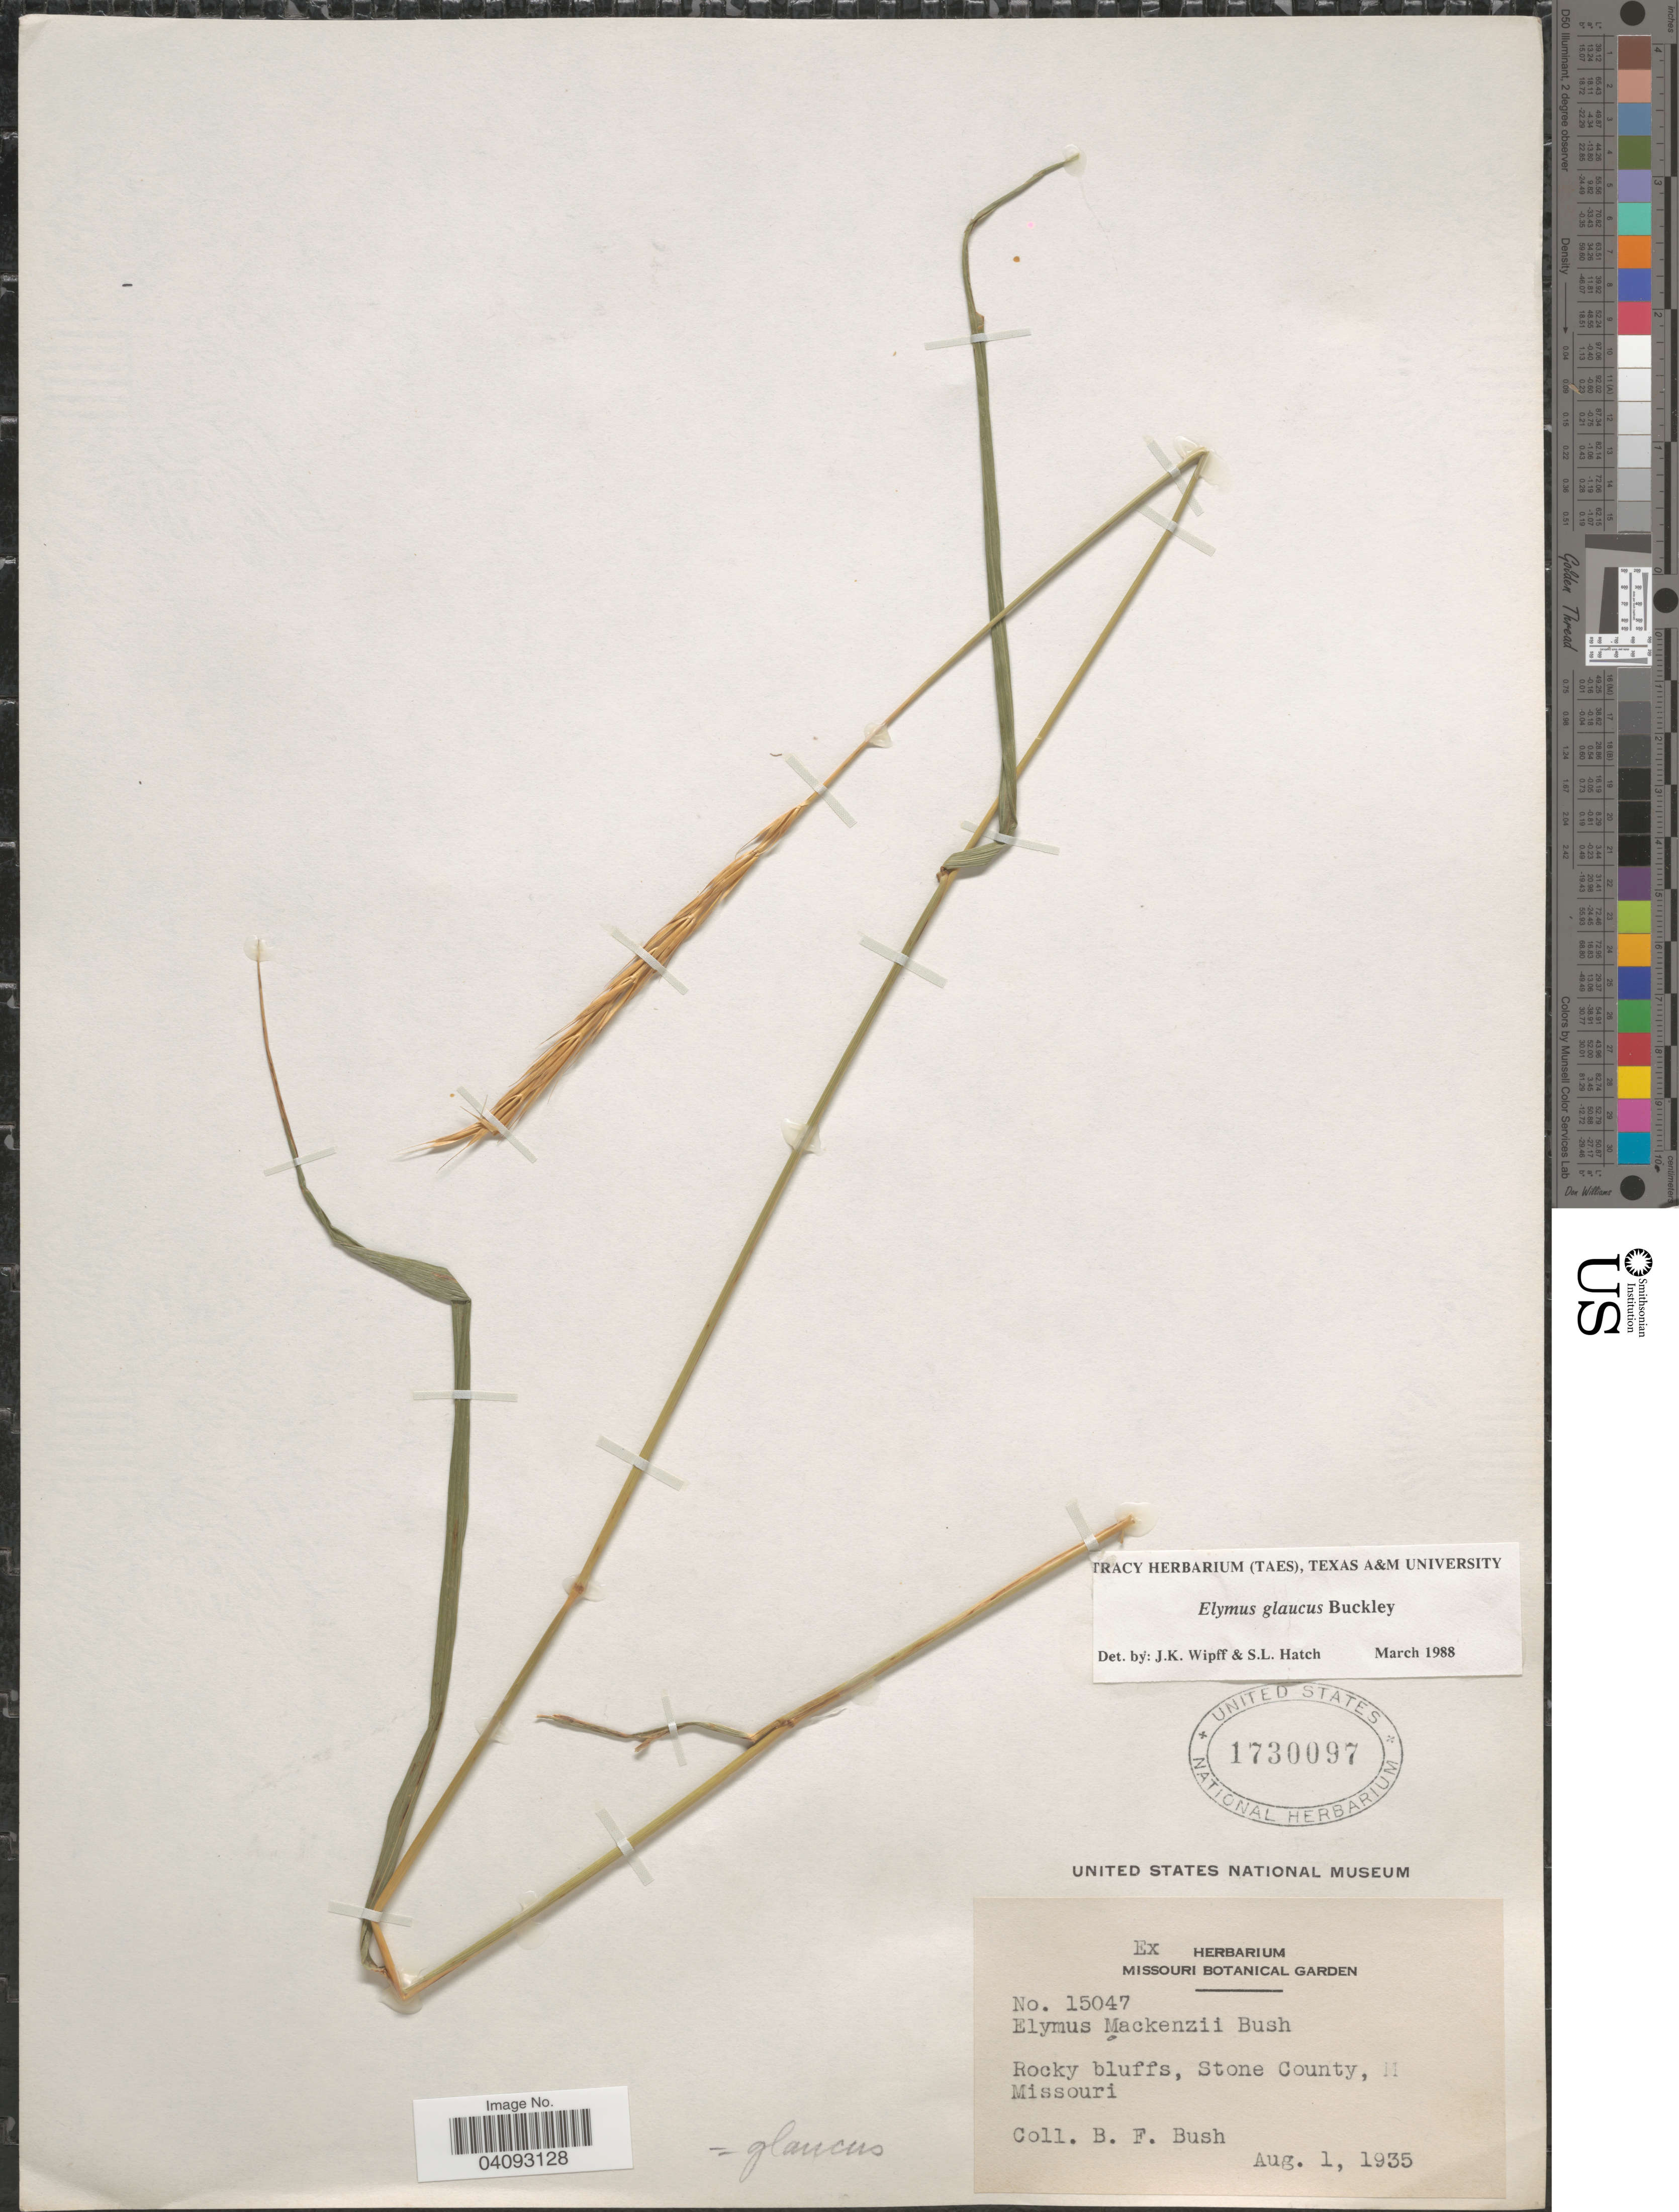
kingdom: Plantae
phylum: Tracheophyta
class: Liliopsida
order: Poales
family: Poaceae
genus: Elymus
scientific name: Elymus glaucus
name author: Buckley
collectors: B. F. Bush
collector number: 15047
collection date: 1935-08-01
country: United States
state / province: Missouri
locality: Rocky bluffs, Stone County.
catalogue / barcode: US 1730097